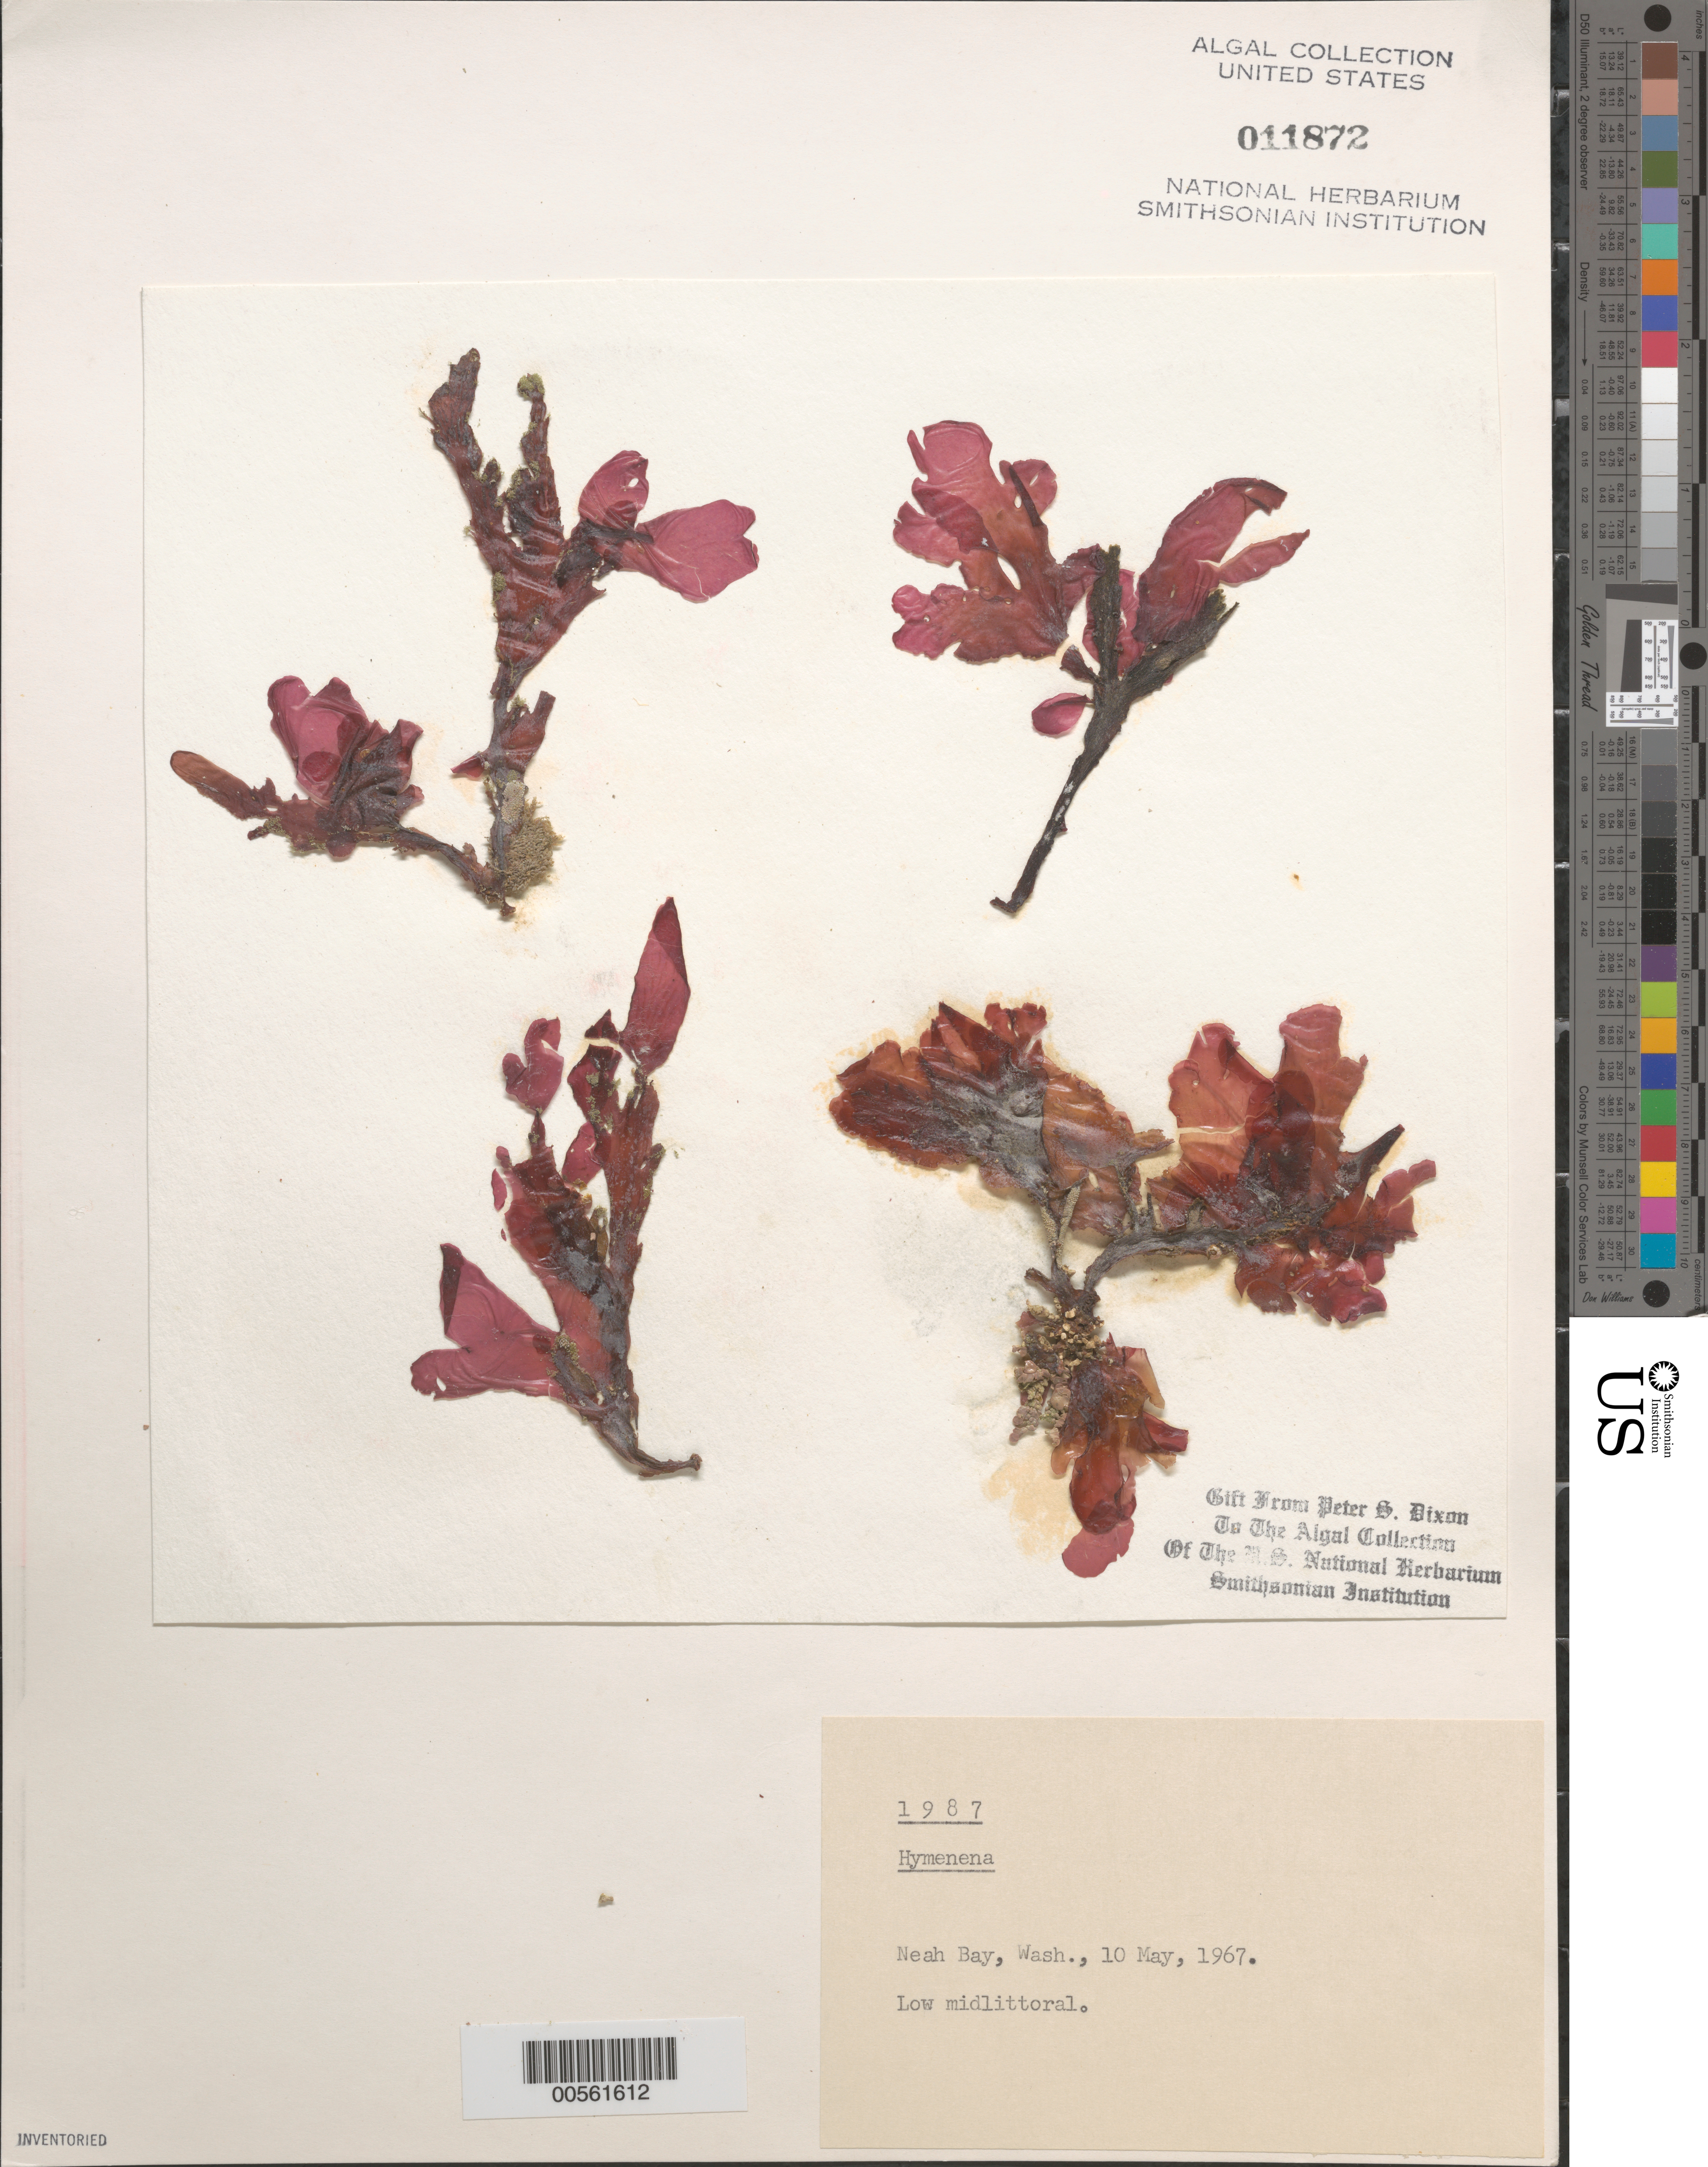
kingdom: Plantae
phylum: Rhodophyta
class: Florideophyceae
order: Ceramiales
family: Delesseriaceae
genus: Hymenena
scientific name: Hymenena sp.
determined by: Dixon, P. S.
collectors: P. S. Dixon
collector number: PSD 1987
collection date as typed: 10 May 1967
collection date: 1967-05-10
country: United States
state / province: Washington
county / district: Clallam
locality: Neah Bay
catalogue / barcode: US 11872